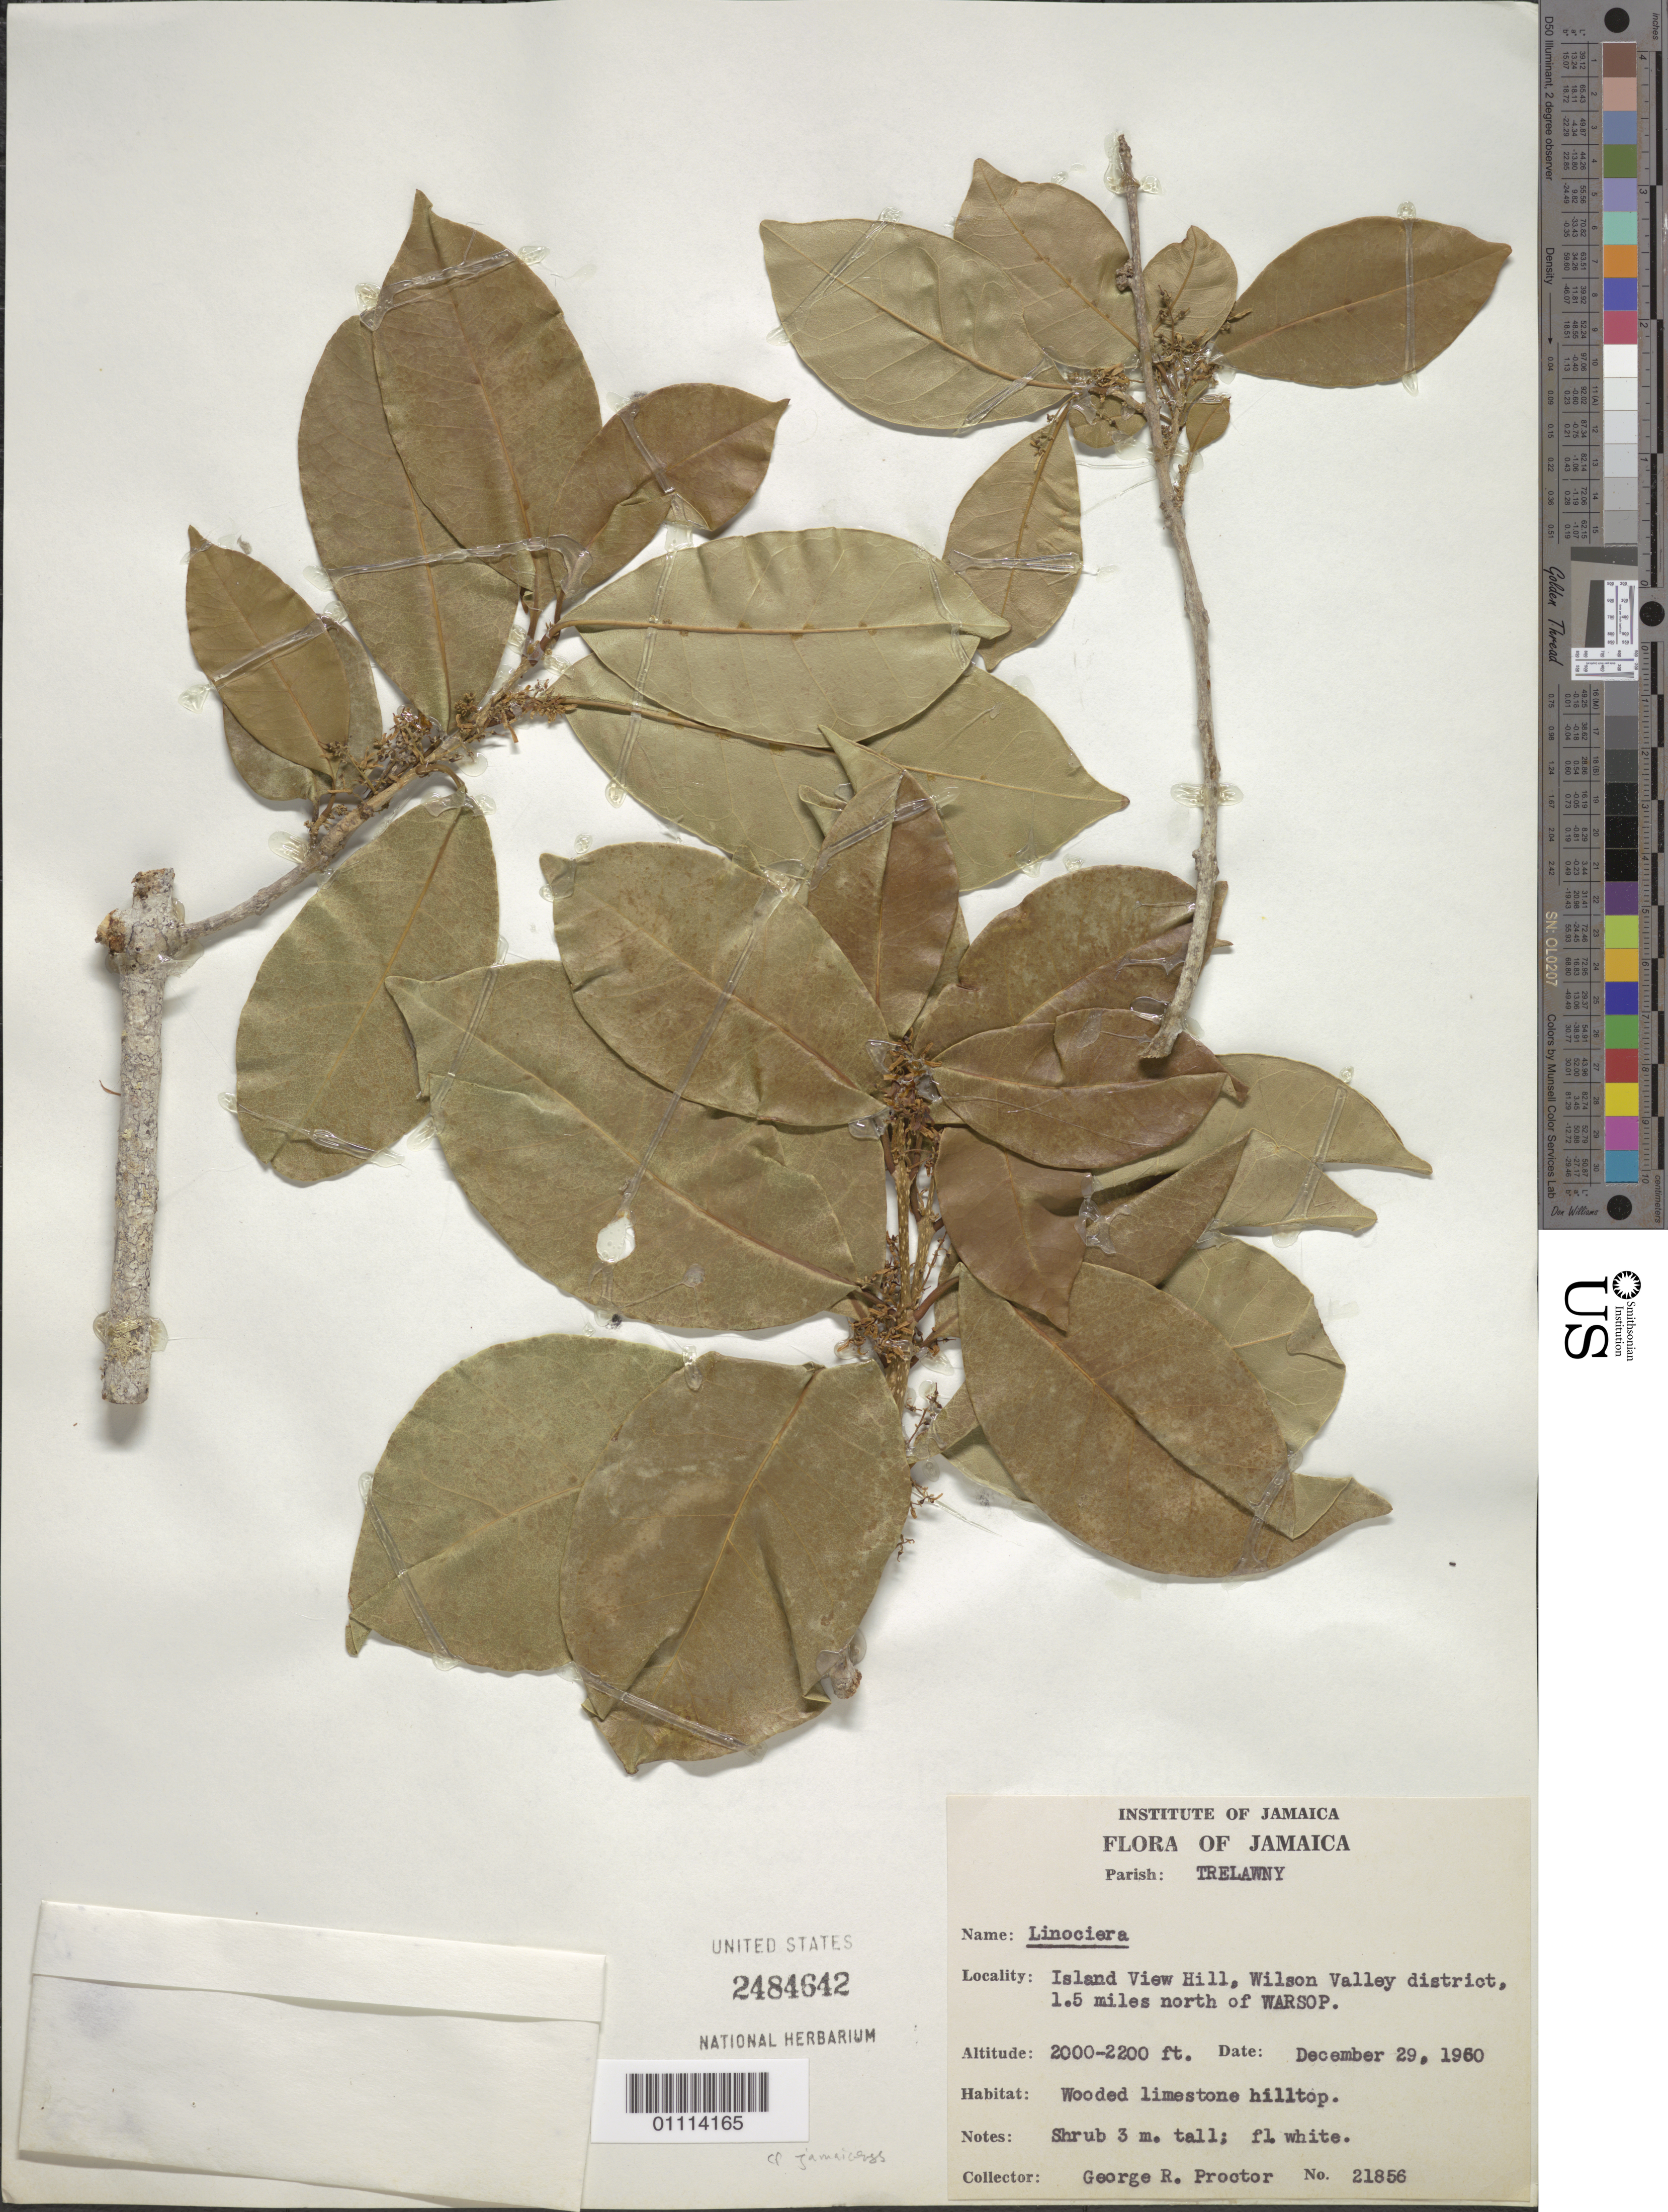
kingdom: Plantae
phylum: Tracheophyta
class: Magnoliopsida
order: Lamiales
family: Oleaceae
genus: Linociera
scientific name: Linociera sp.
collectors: G. R. Proctor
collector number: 21856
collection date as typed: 29 Dec 1960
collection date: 1960-12-29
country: Jamaica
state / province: Trelawny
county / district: Wilson Valley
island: Jamaica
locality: Island View Hill, Wilson Valley district, 1.5 miles N of Warsop. Wooded limestone hilltop.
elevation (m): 610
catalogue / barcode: US 2484642